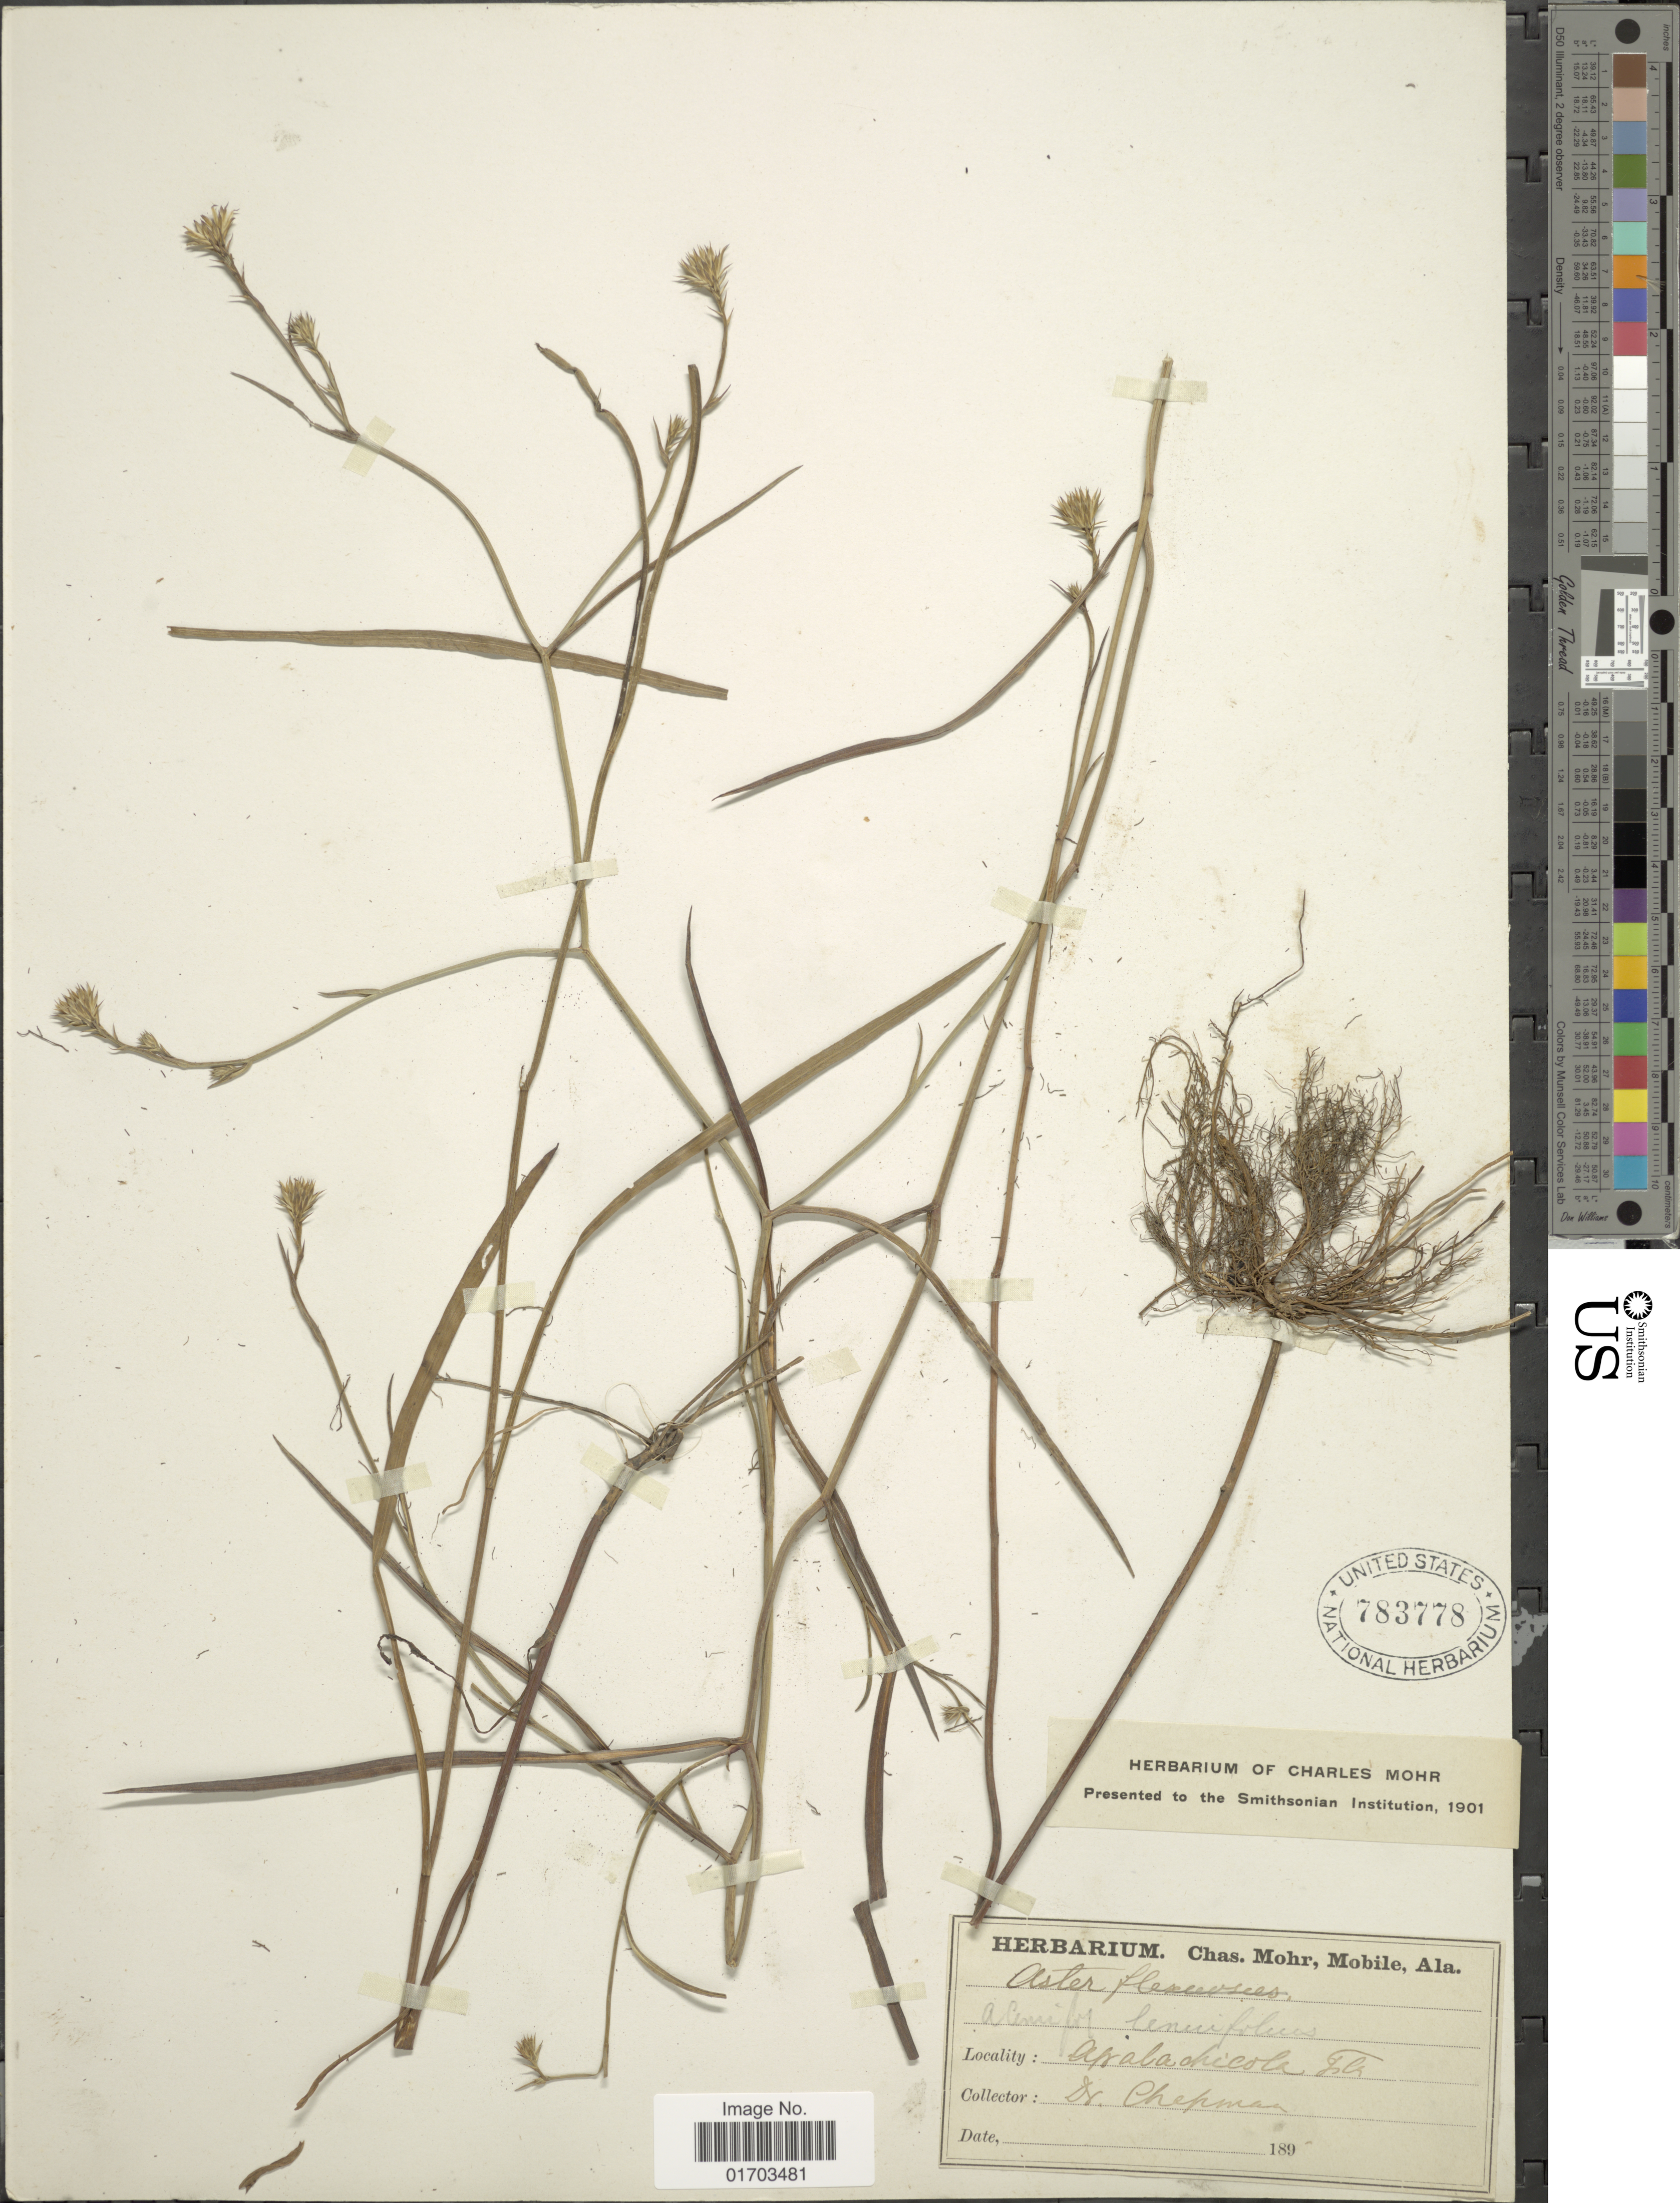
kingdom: Plantae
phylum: Tracheophyta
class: Magnoliopsida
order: Asterales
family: Asteraceae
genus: Symphyotrichum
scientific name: Symphyotrichum tenuifolium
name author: (L.) G.L. Nesom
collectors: A. Chapman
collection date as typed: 189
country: United States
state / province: Florida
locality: Apalachicola.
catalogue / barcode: US 783778